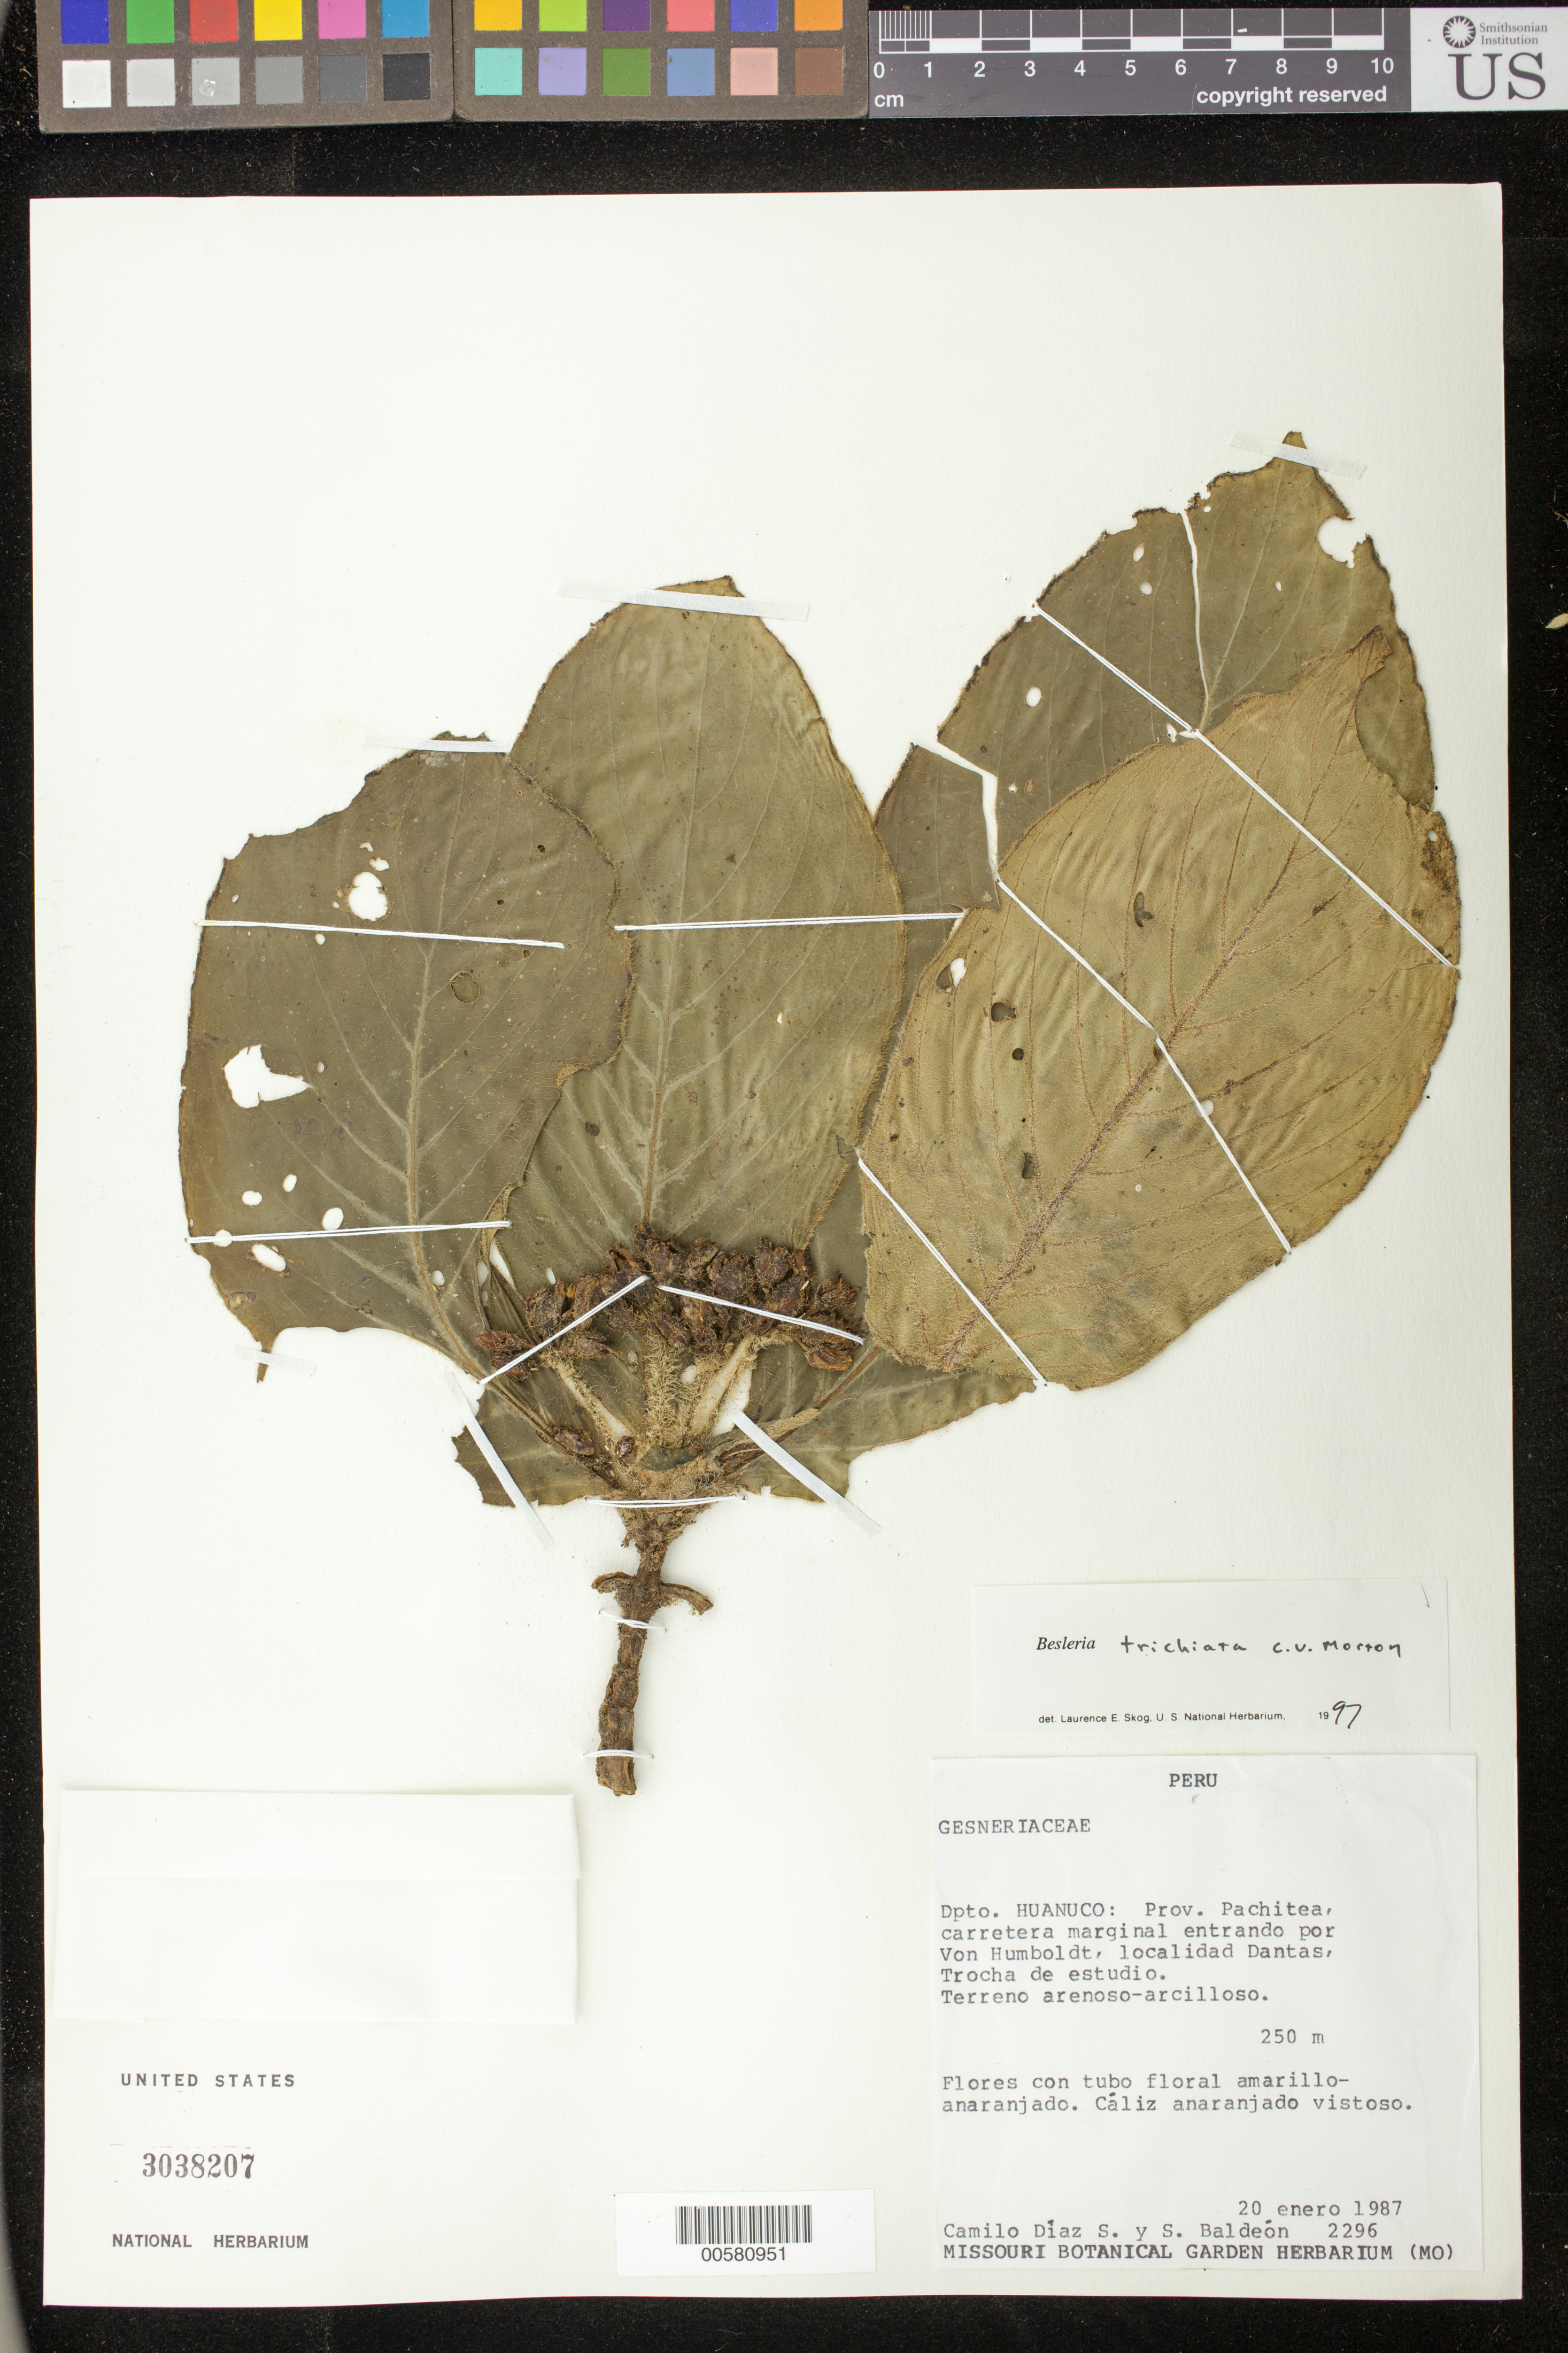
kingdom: Plantae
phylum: Tracheophyta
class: Magnoliopsida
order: Lamiales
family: Gesneriaceae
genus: Besleria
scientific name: Besleria trichiata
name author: C.V. Morton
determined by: Skog, Laurence E.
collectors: C. Díaz S. & S. Baldeón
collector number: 2296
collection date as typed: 20 Jan 1987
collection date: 1987-01-20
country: Peru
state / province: Huánuco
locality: Prov. Pachitea; carretera marginal entrando por Von Humboldt, localidad Dantas, trocha de estudio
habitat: Terreno arenoso-arcilloso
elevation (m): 250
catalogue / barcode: US 3038207